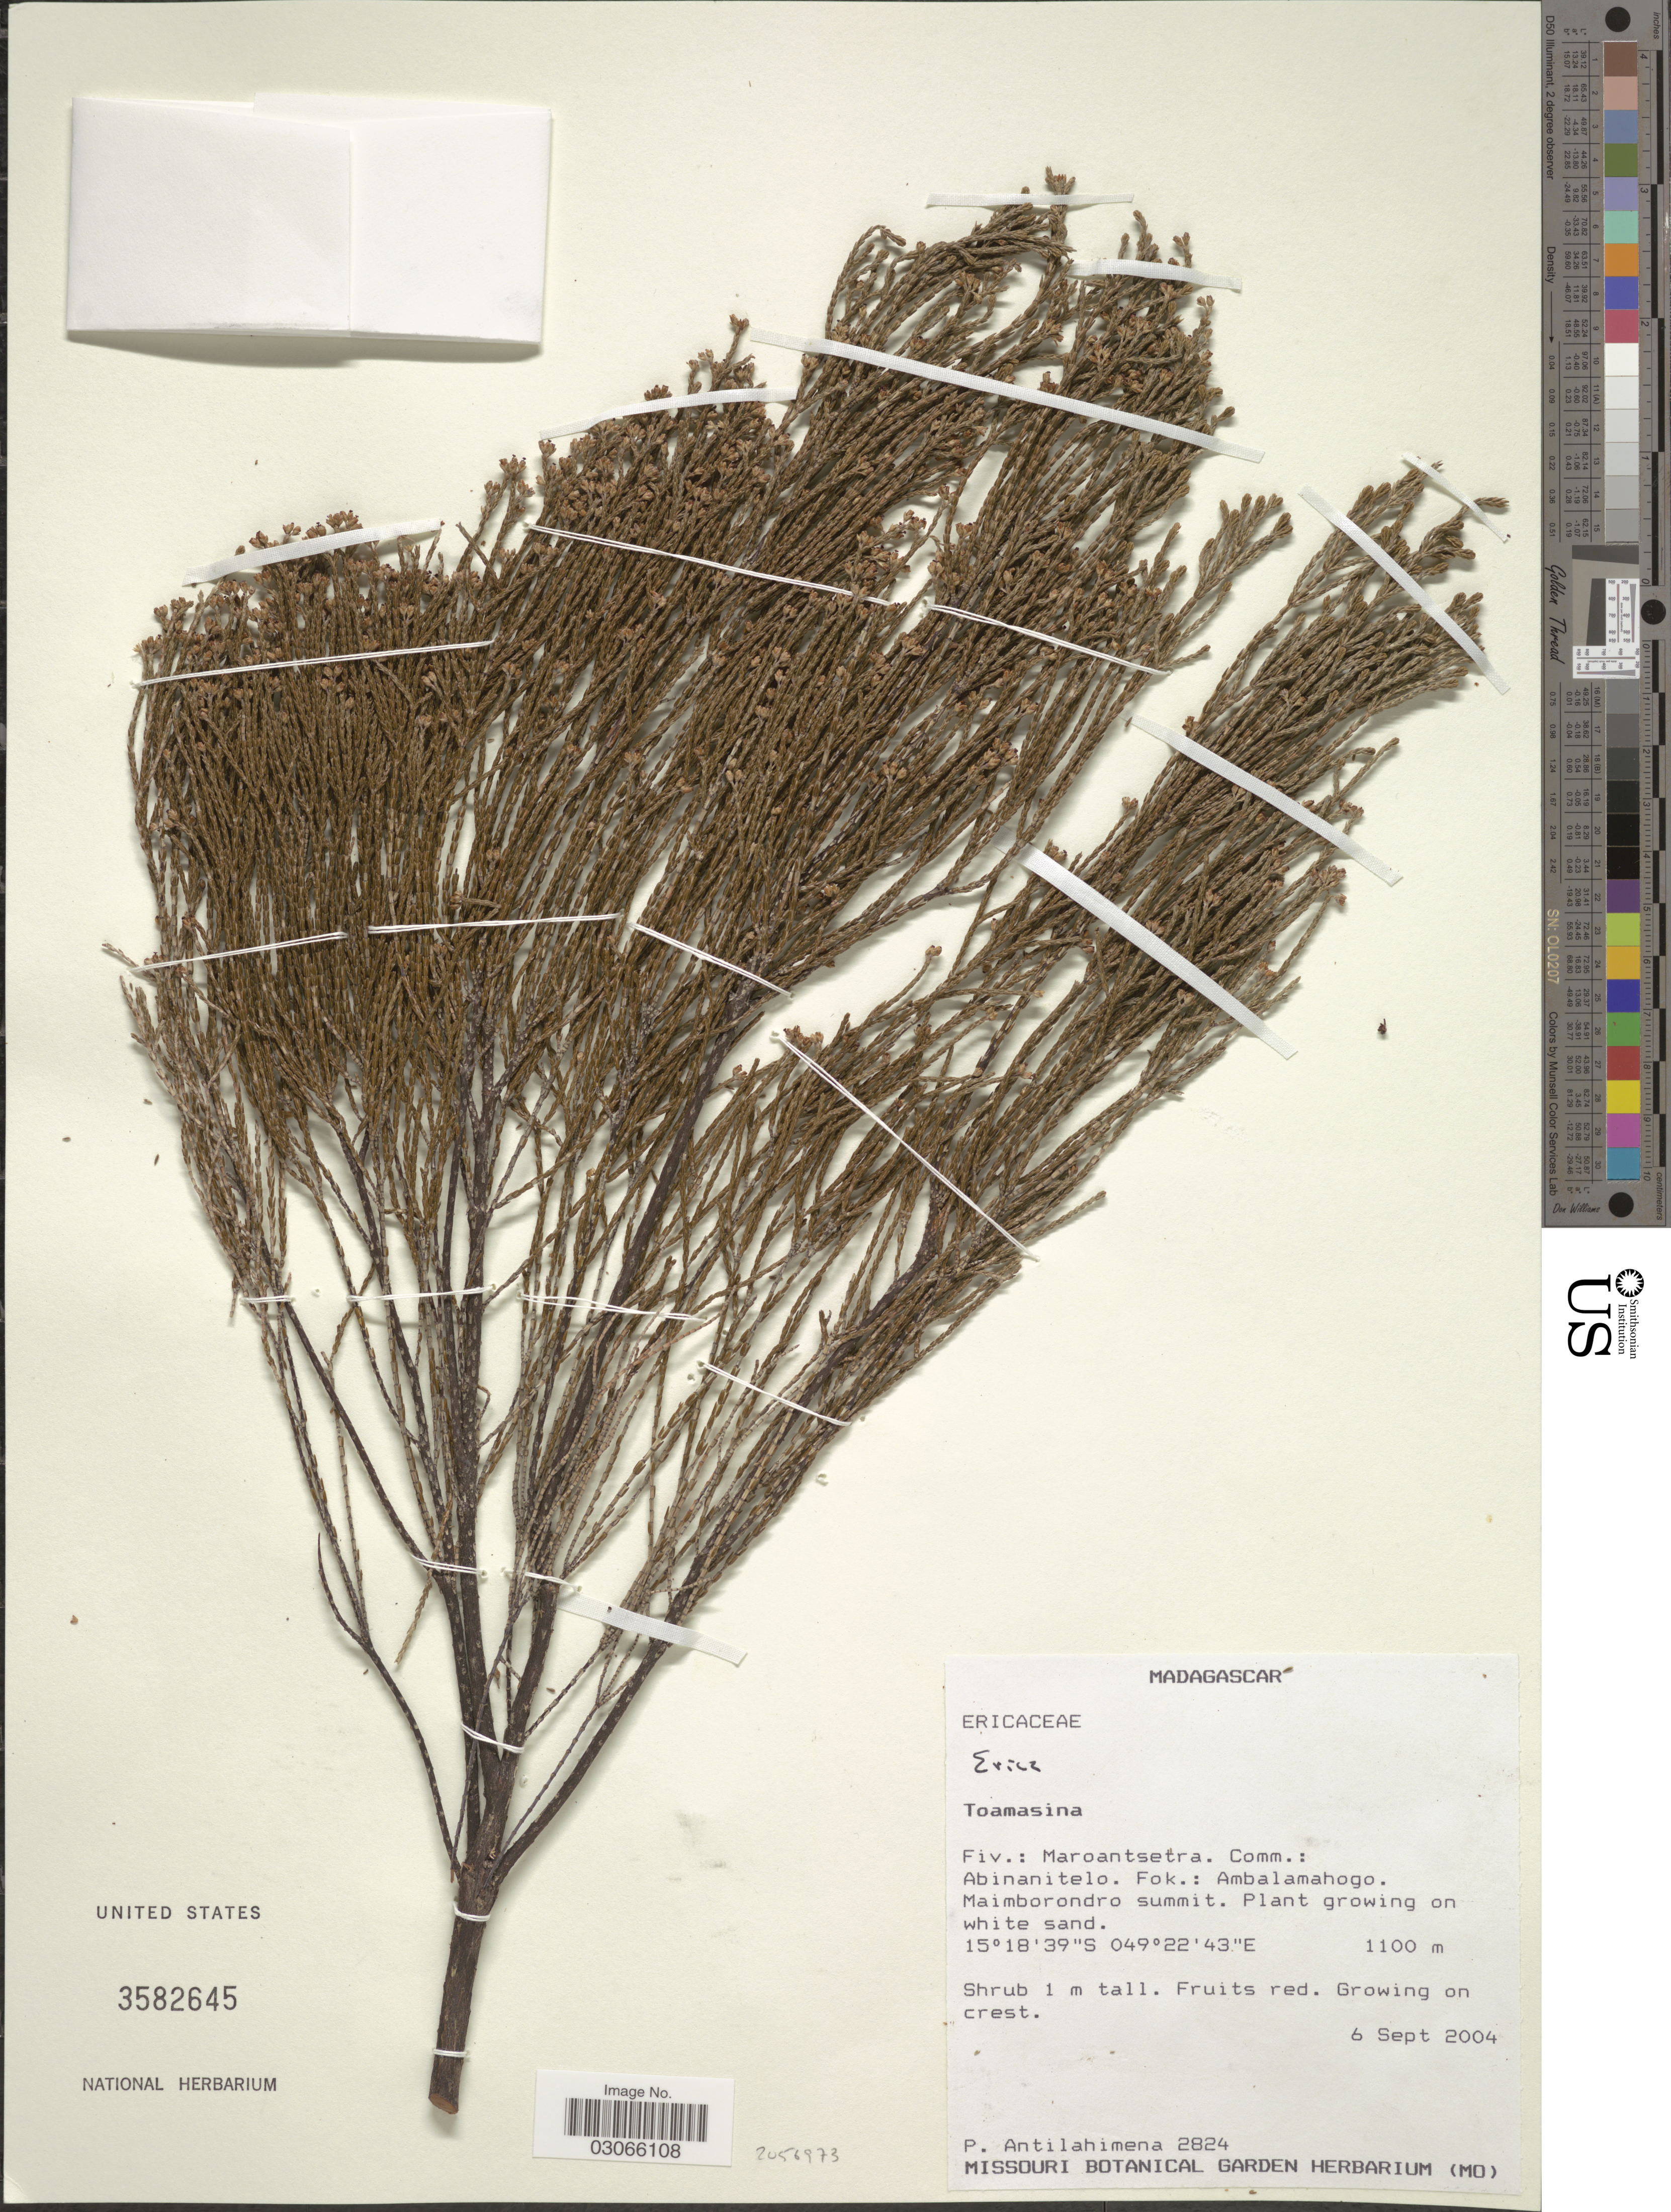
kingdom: Plantae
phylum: Tracheophyta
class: Magnoliopsida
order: Ericales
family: Ericaceae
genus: Erica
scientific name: Erica sp.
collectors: P. Antilahimena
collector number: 2824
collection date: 2004-09-06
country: Madagascar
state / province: Analanjirofo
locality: Fiv.: Maroantsetra. Comm.: Abinanitelo. Fok.: Ambalamahogo. Maimborondro summit.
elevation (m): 1100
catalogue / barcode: US 3582645